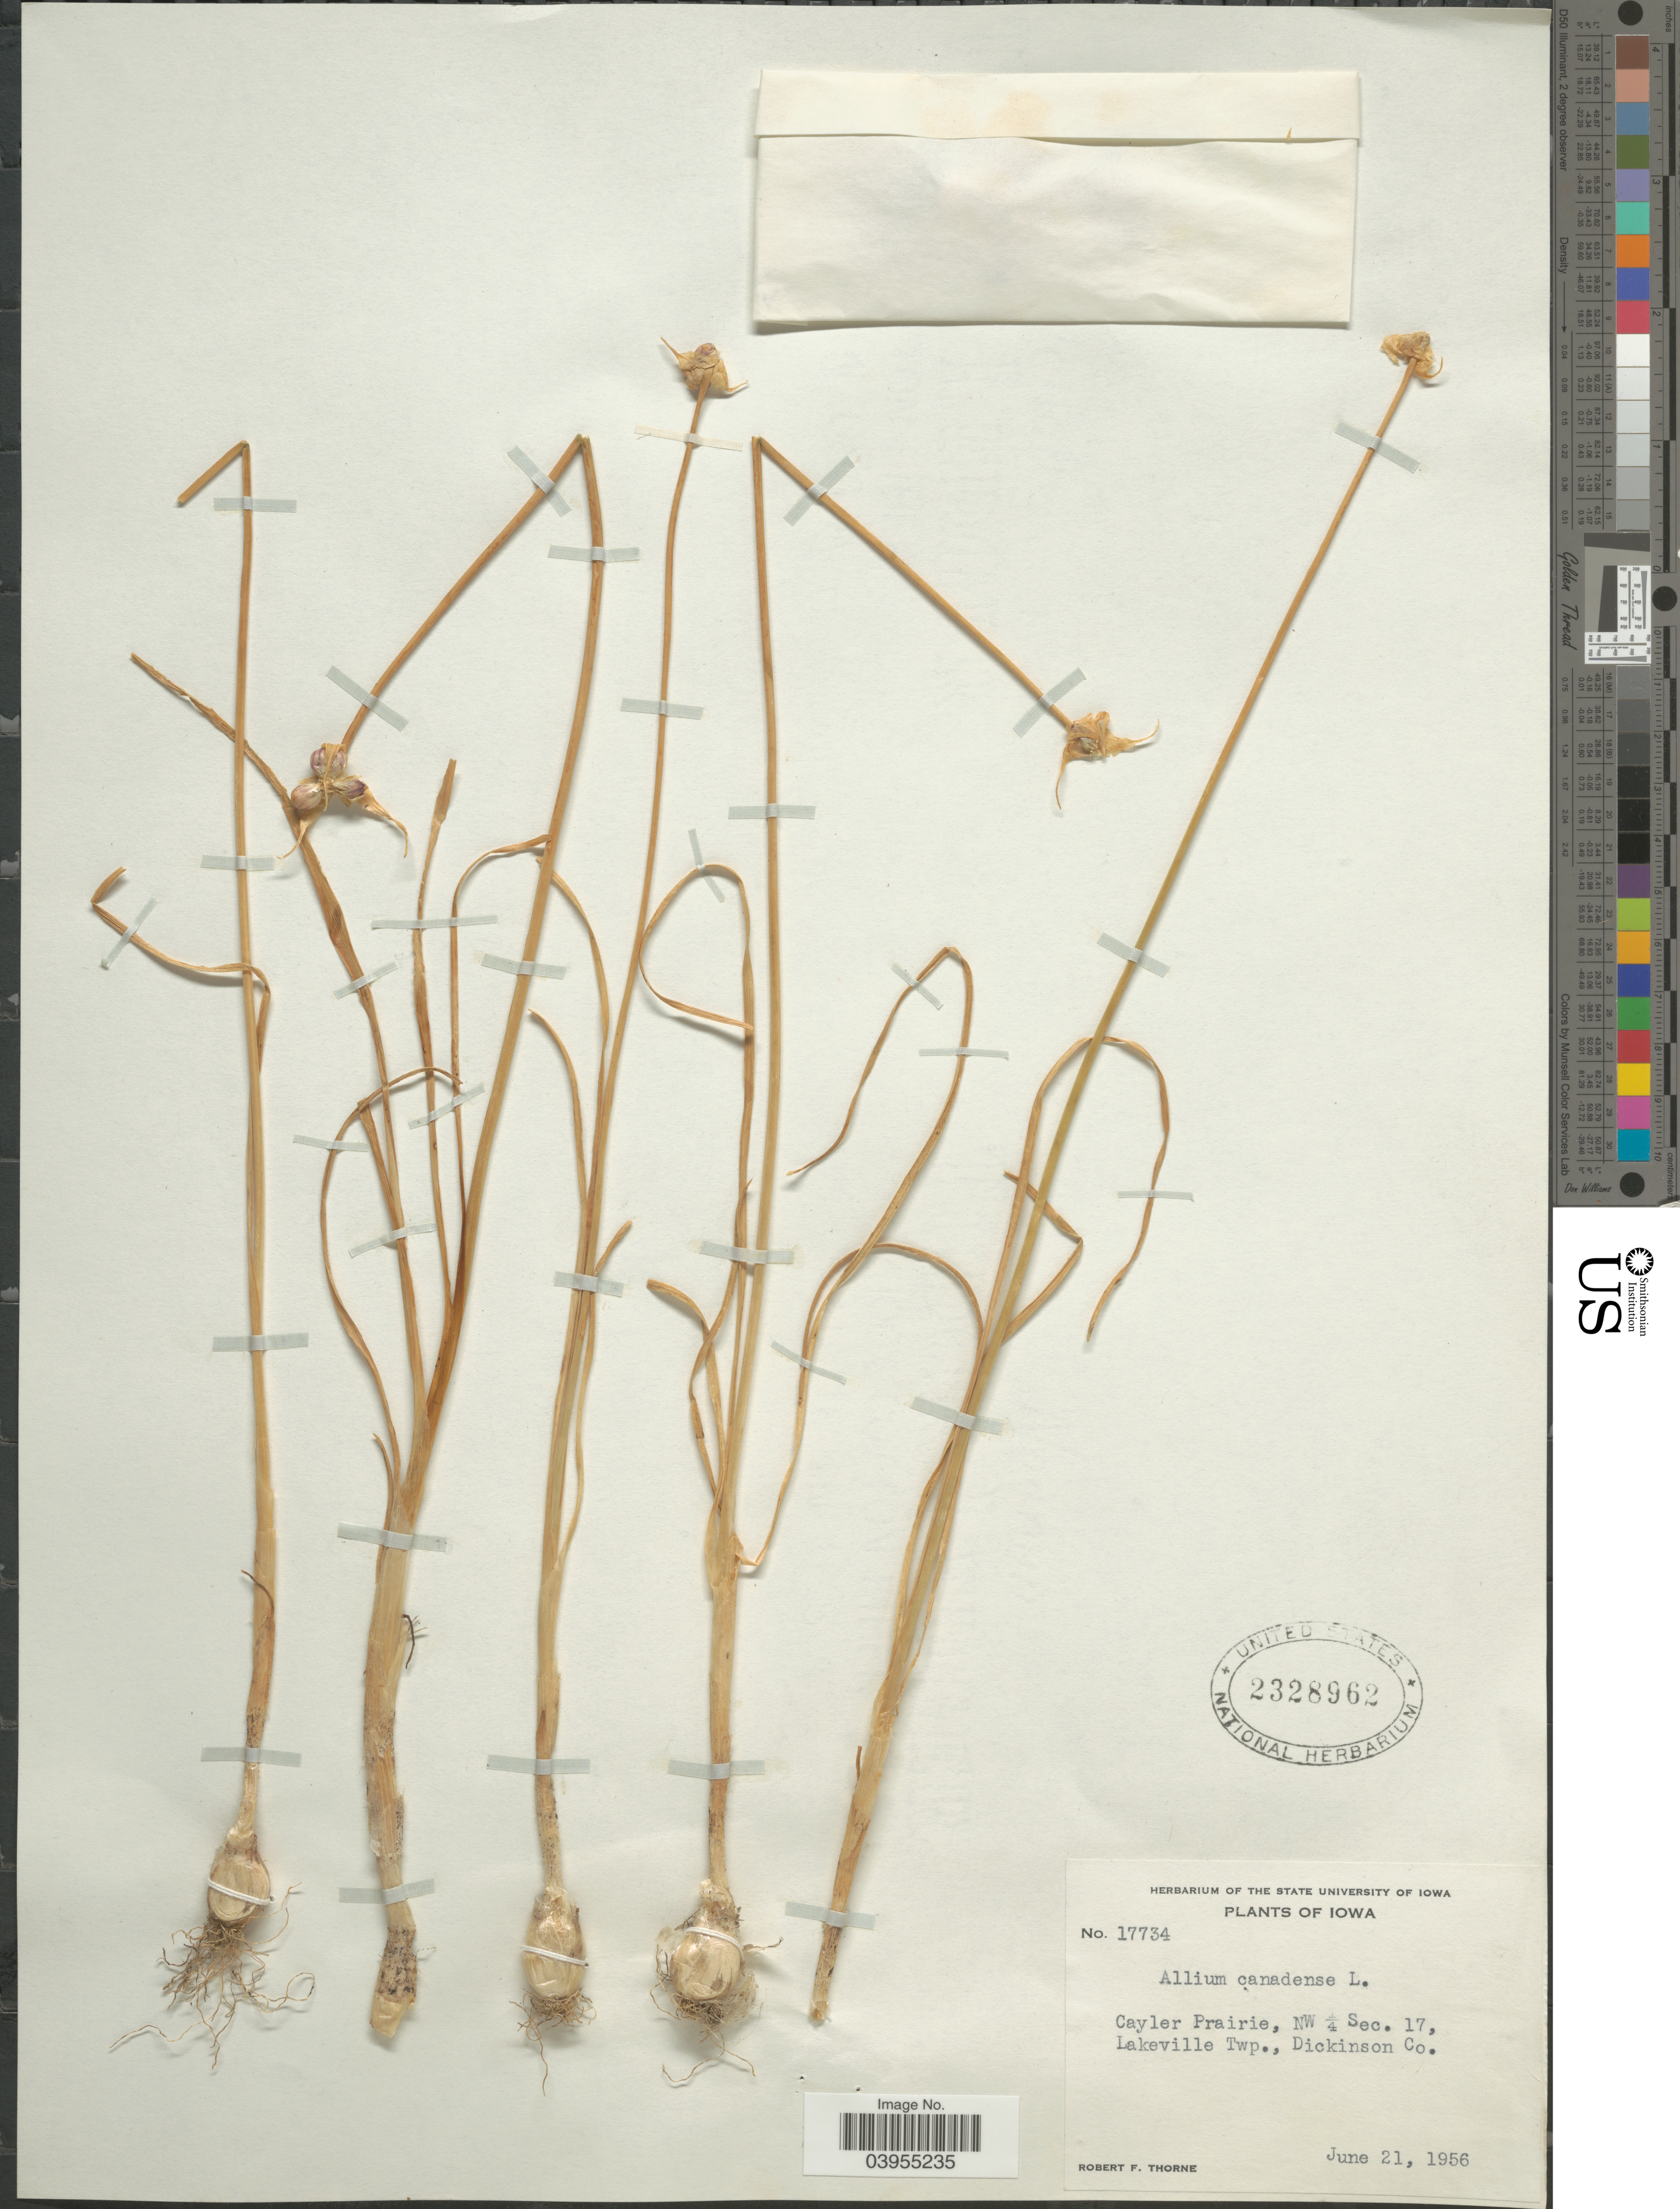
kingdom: Plantae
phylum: Tracheophyta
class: Liliopsida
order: Asparagales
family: Amaryllidaceae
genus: Allium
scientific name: Allium canadense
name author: L.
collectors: R. F. Thorne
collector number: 17734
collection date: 1956-06-21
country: United States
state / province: Iowa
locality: Cayler Prairie, NW ¼ Sec. 17, Lakeville Twp., Dickinson Co.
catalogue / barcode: US 2328962